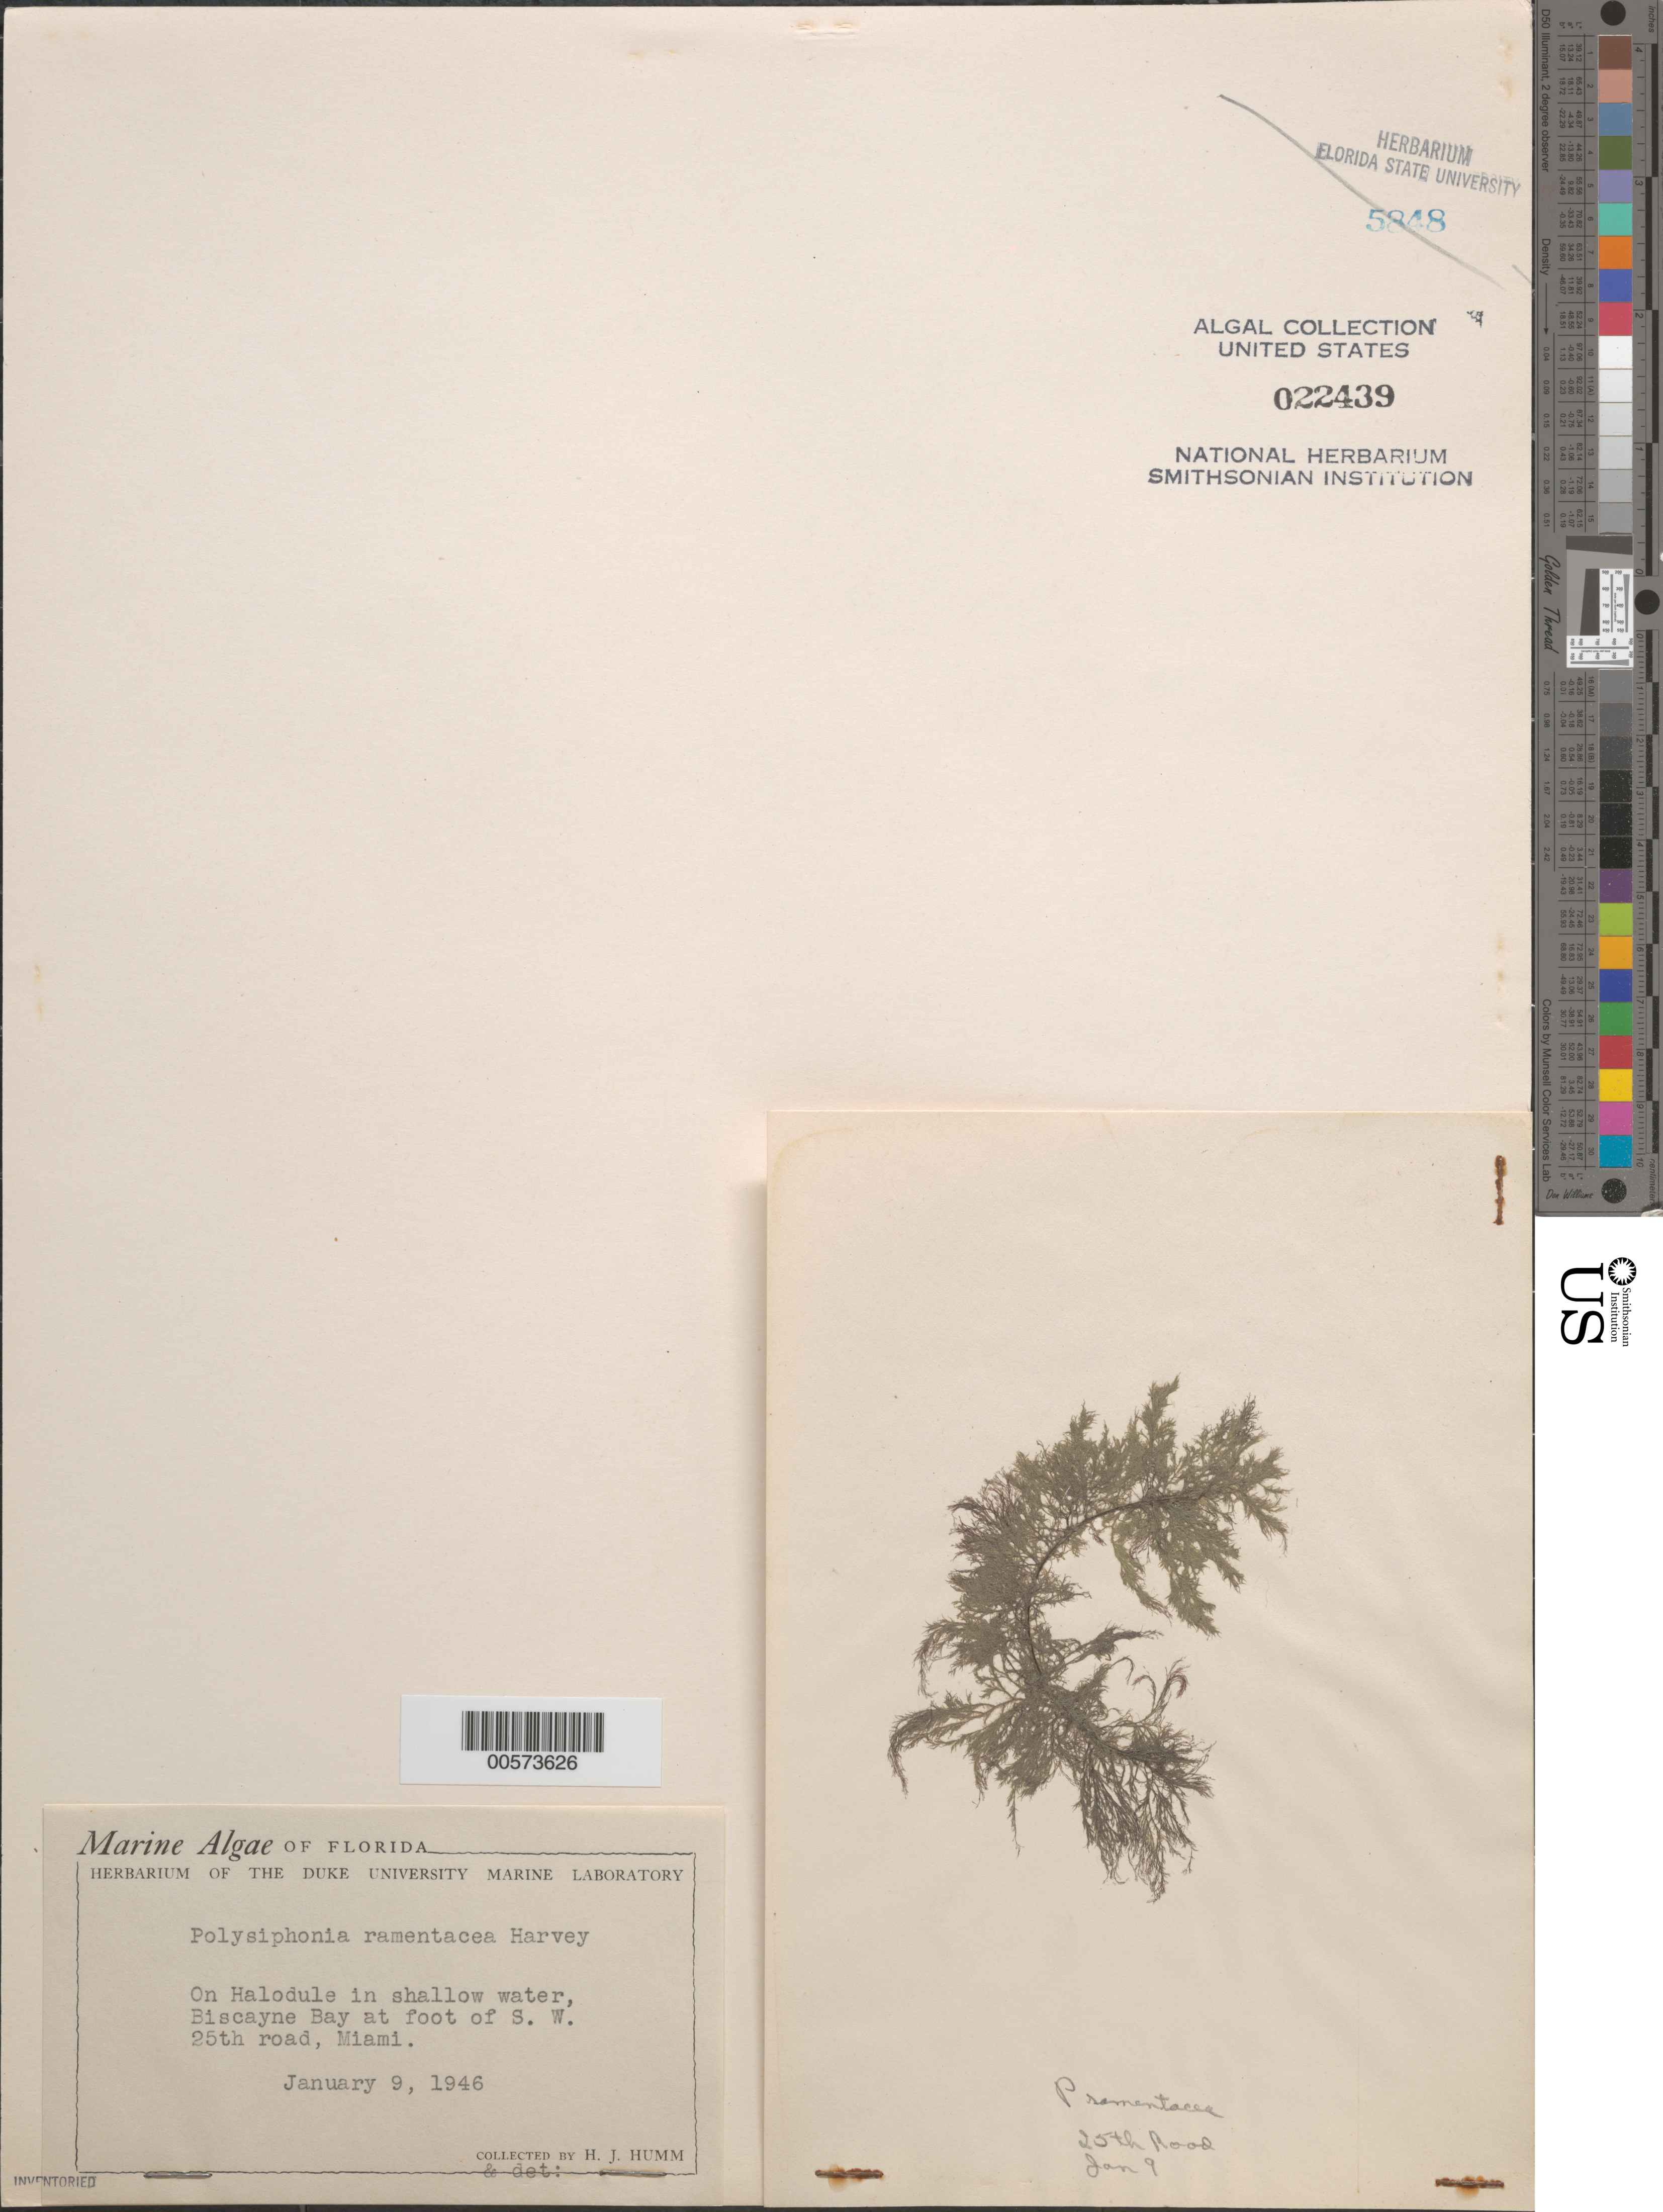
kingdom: Plantae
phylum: Rhodophyta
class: Florideophyceae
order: Ceramiales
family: Rhodomelaceae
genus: Polysiphonia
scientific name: Polysiphonia ramentacea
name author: Harv.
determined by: Humm, Harold J.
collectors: H. J. Humm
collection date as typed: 09 Jan 1946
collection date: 1946-01-09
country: United States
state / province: Florida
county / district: Miami-Dade County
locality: Biscayne Bay, foot of S.W. 25th Street, Miami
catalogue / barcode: US 22439